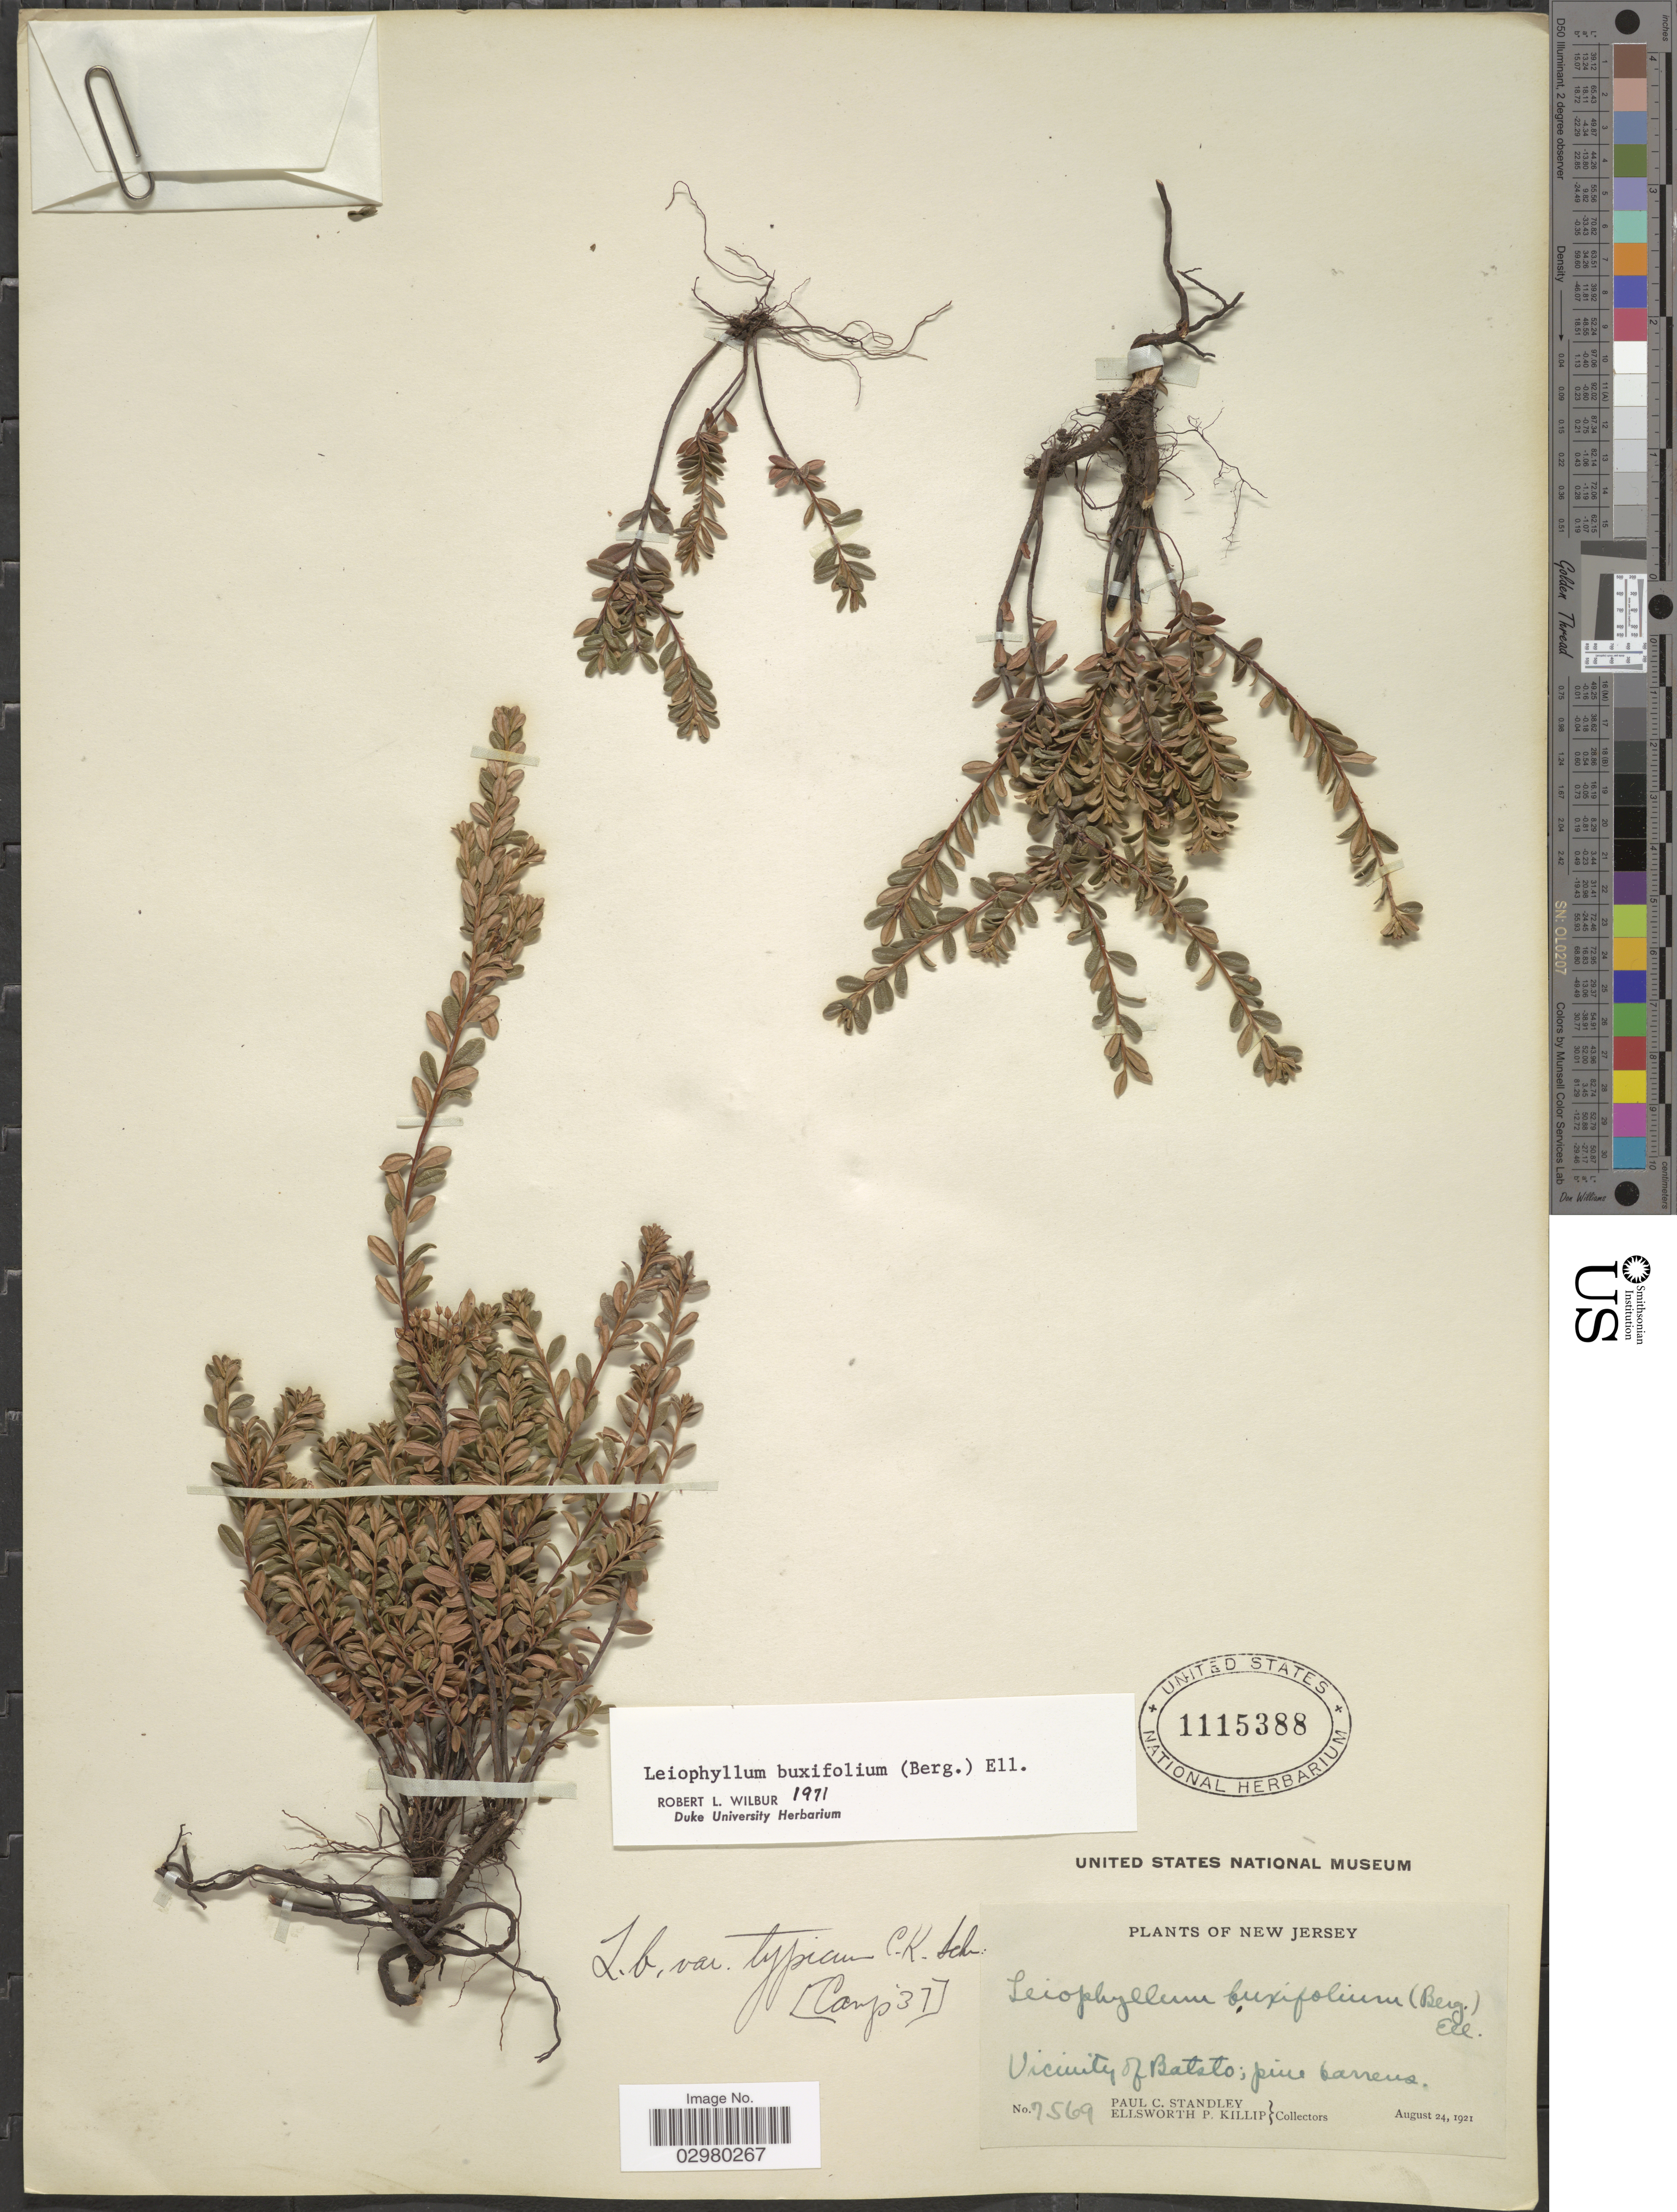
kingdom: Plantae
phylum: Tracheophyta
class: Magnoliopsida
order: Ericales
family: Ericaceae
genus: Leiophyllum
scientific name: Leiophyllum buxifolium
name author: (Bergius) Elliott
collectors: P. C. Standley & E. P. Killip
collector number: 7569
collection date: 1921-08-24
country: United States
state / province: New Jersey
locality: Vicinity of Batsto; pine barrens.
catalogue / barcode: US 1115388